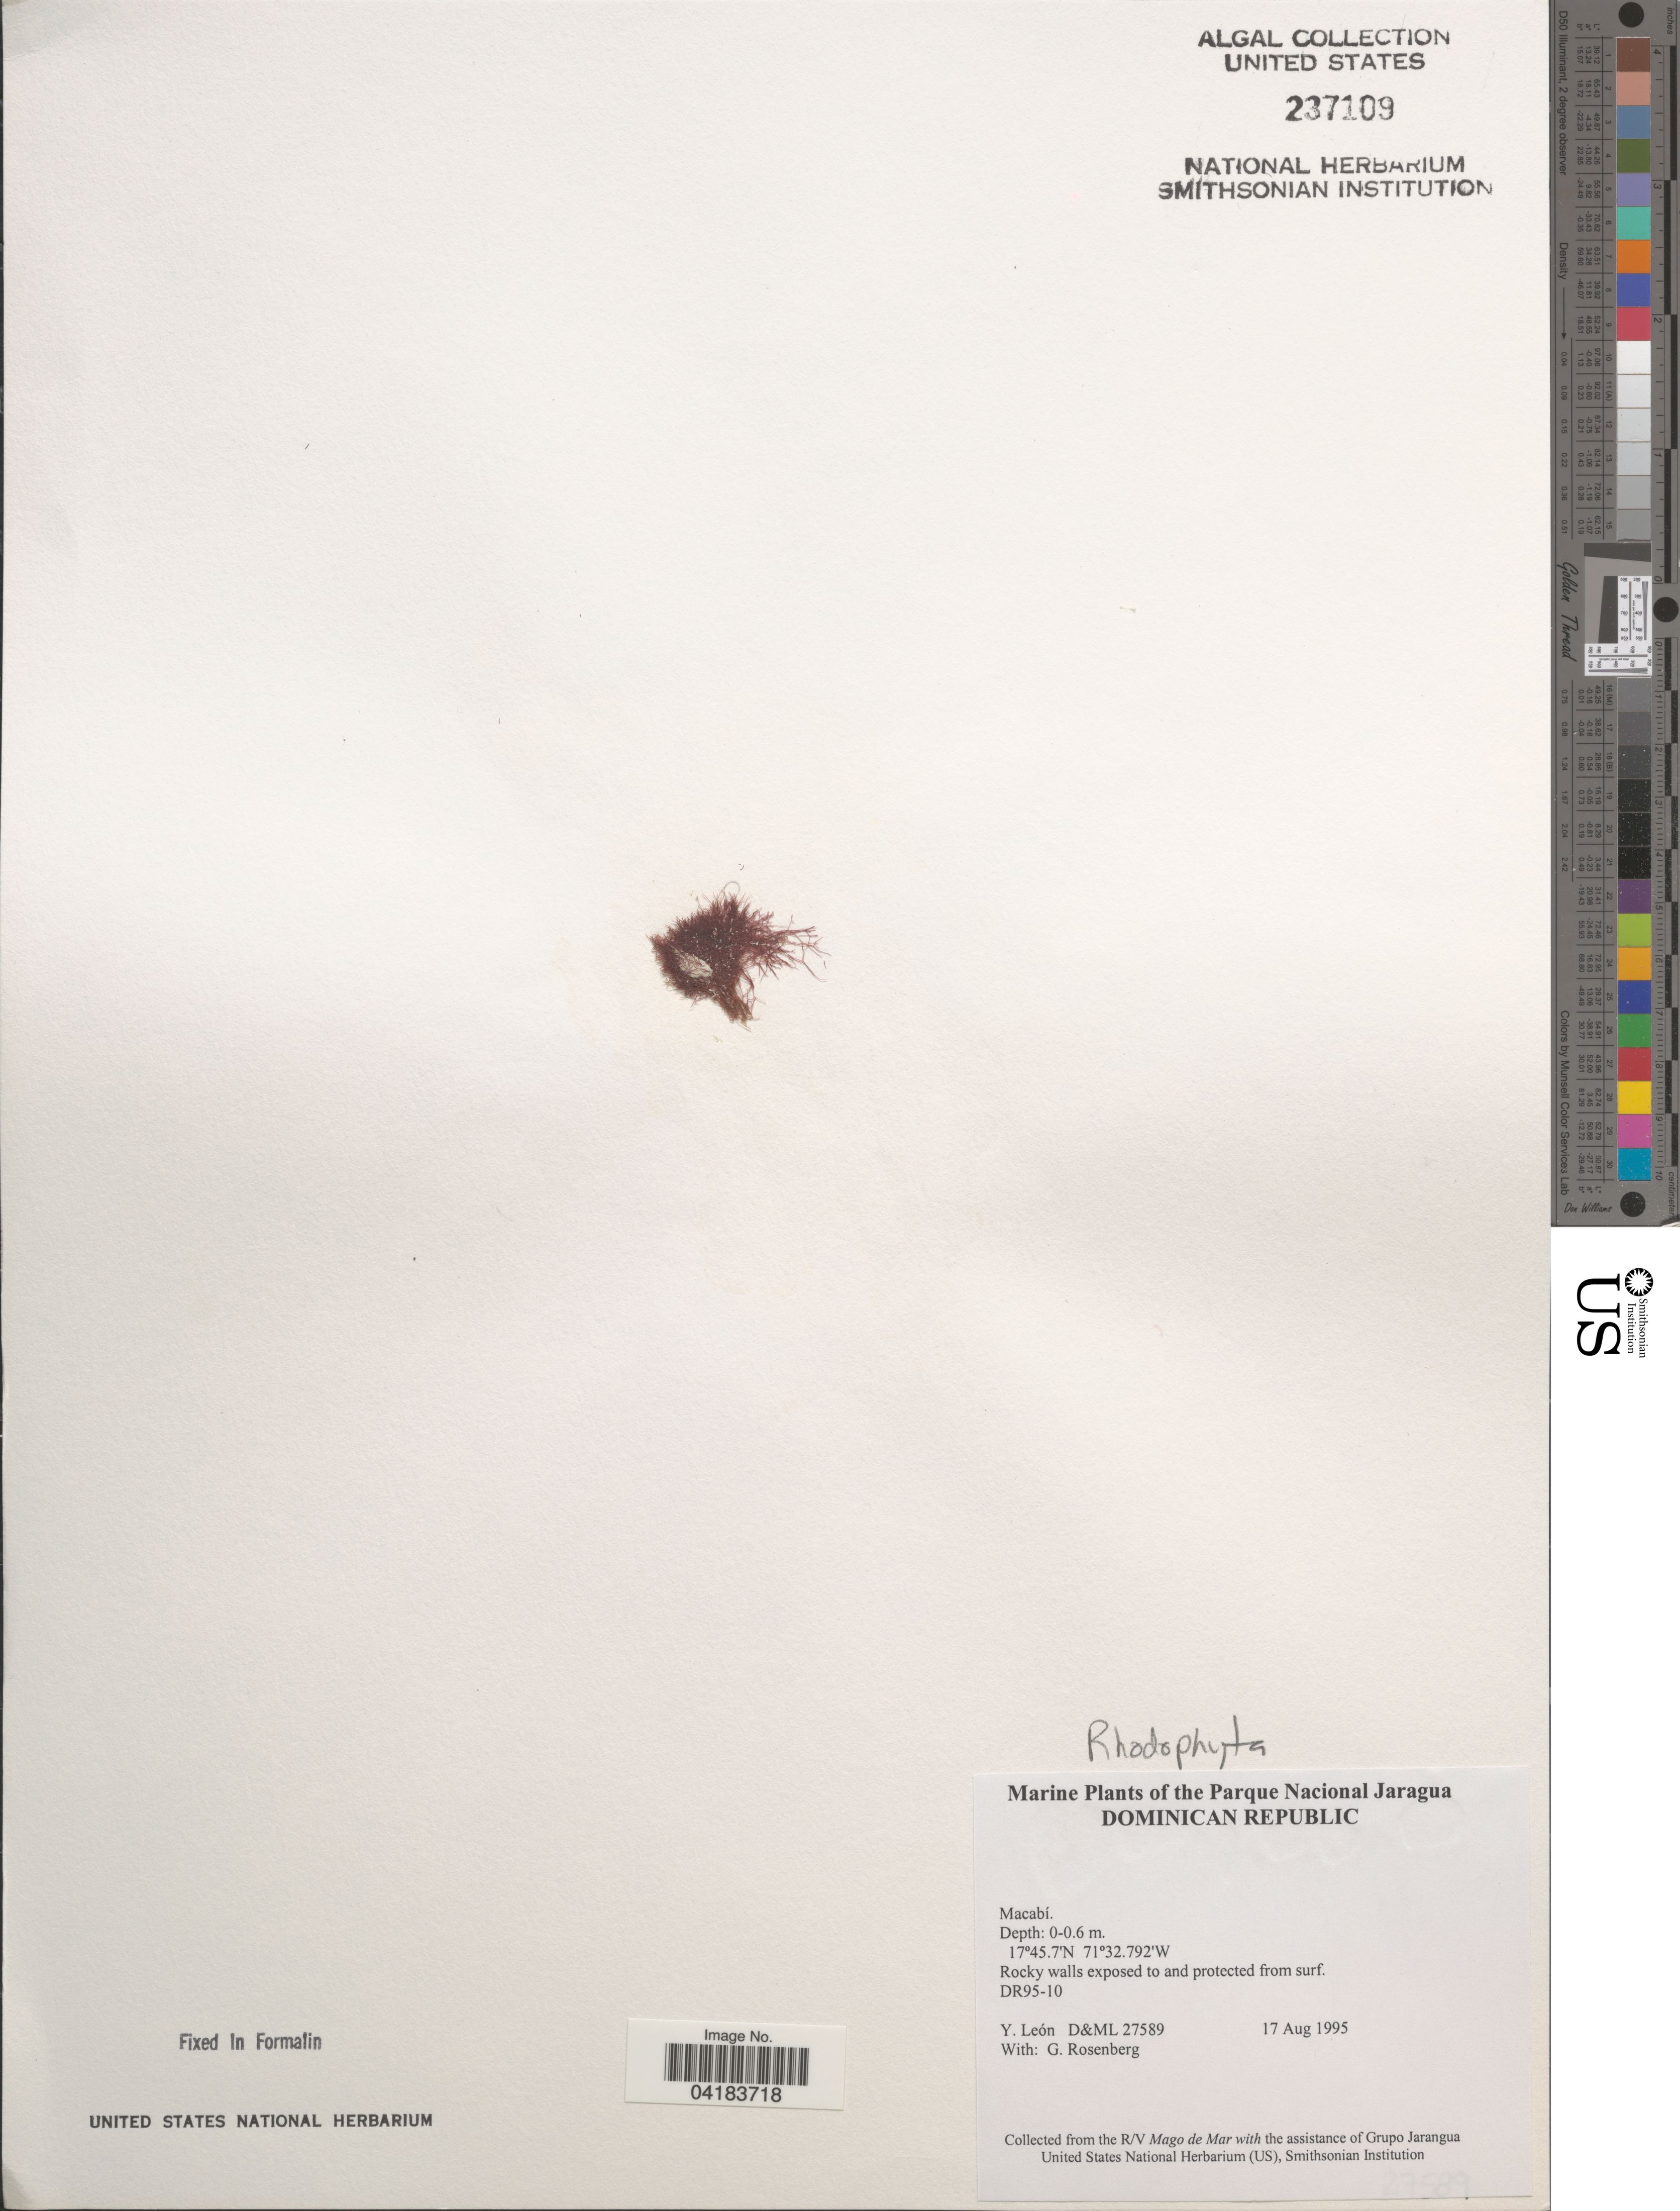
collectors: Y. León & G. Rosenberg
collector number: D&ML27589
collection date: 1995-08-17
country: Dominican Republic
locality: Parque Nacional Jaragua. Macabí.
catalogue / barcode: US 237109